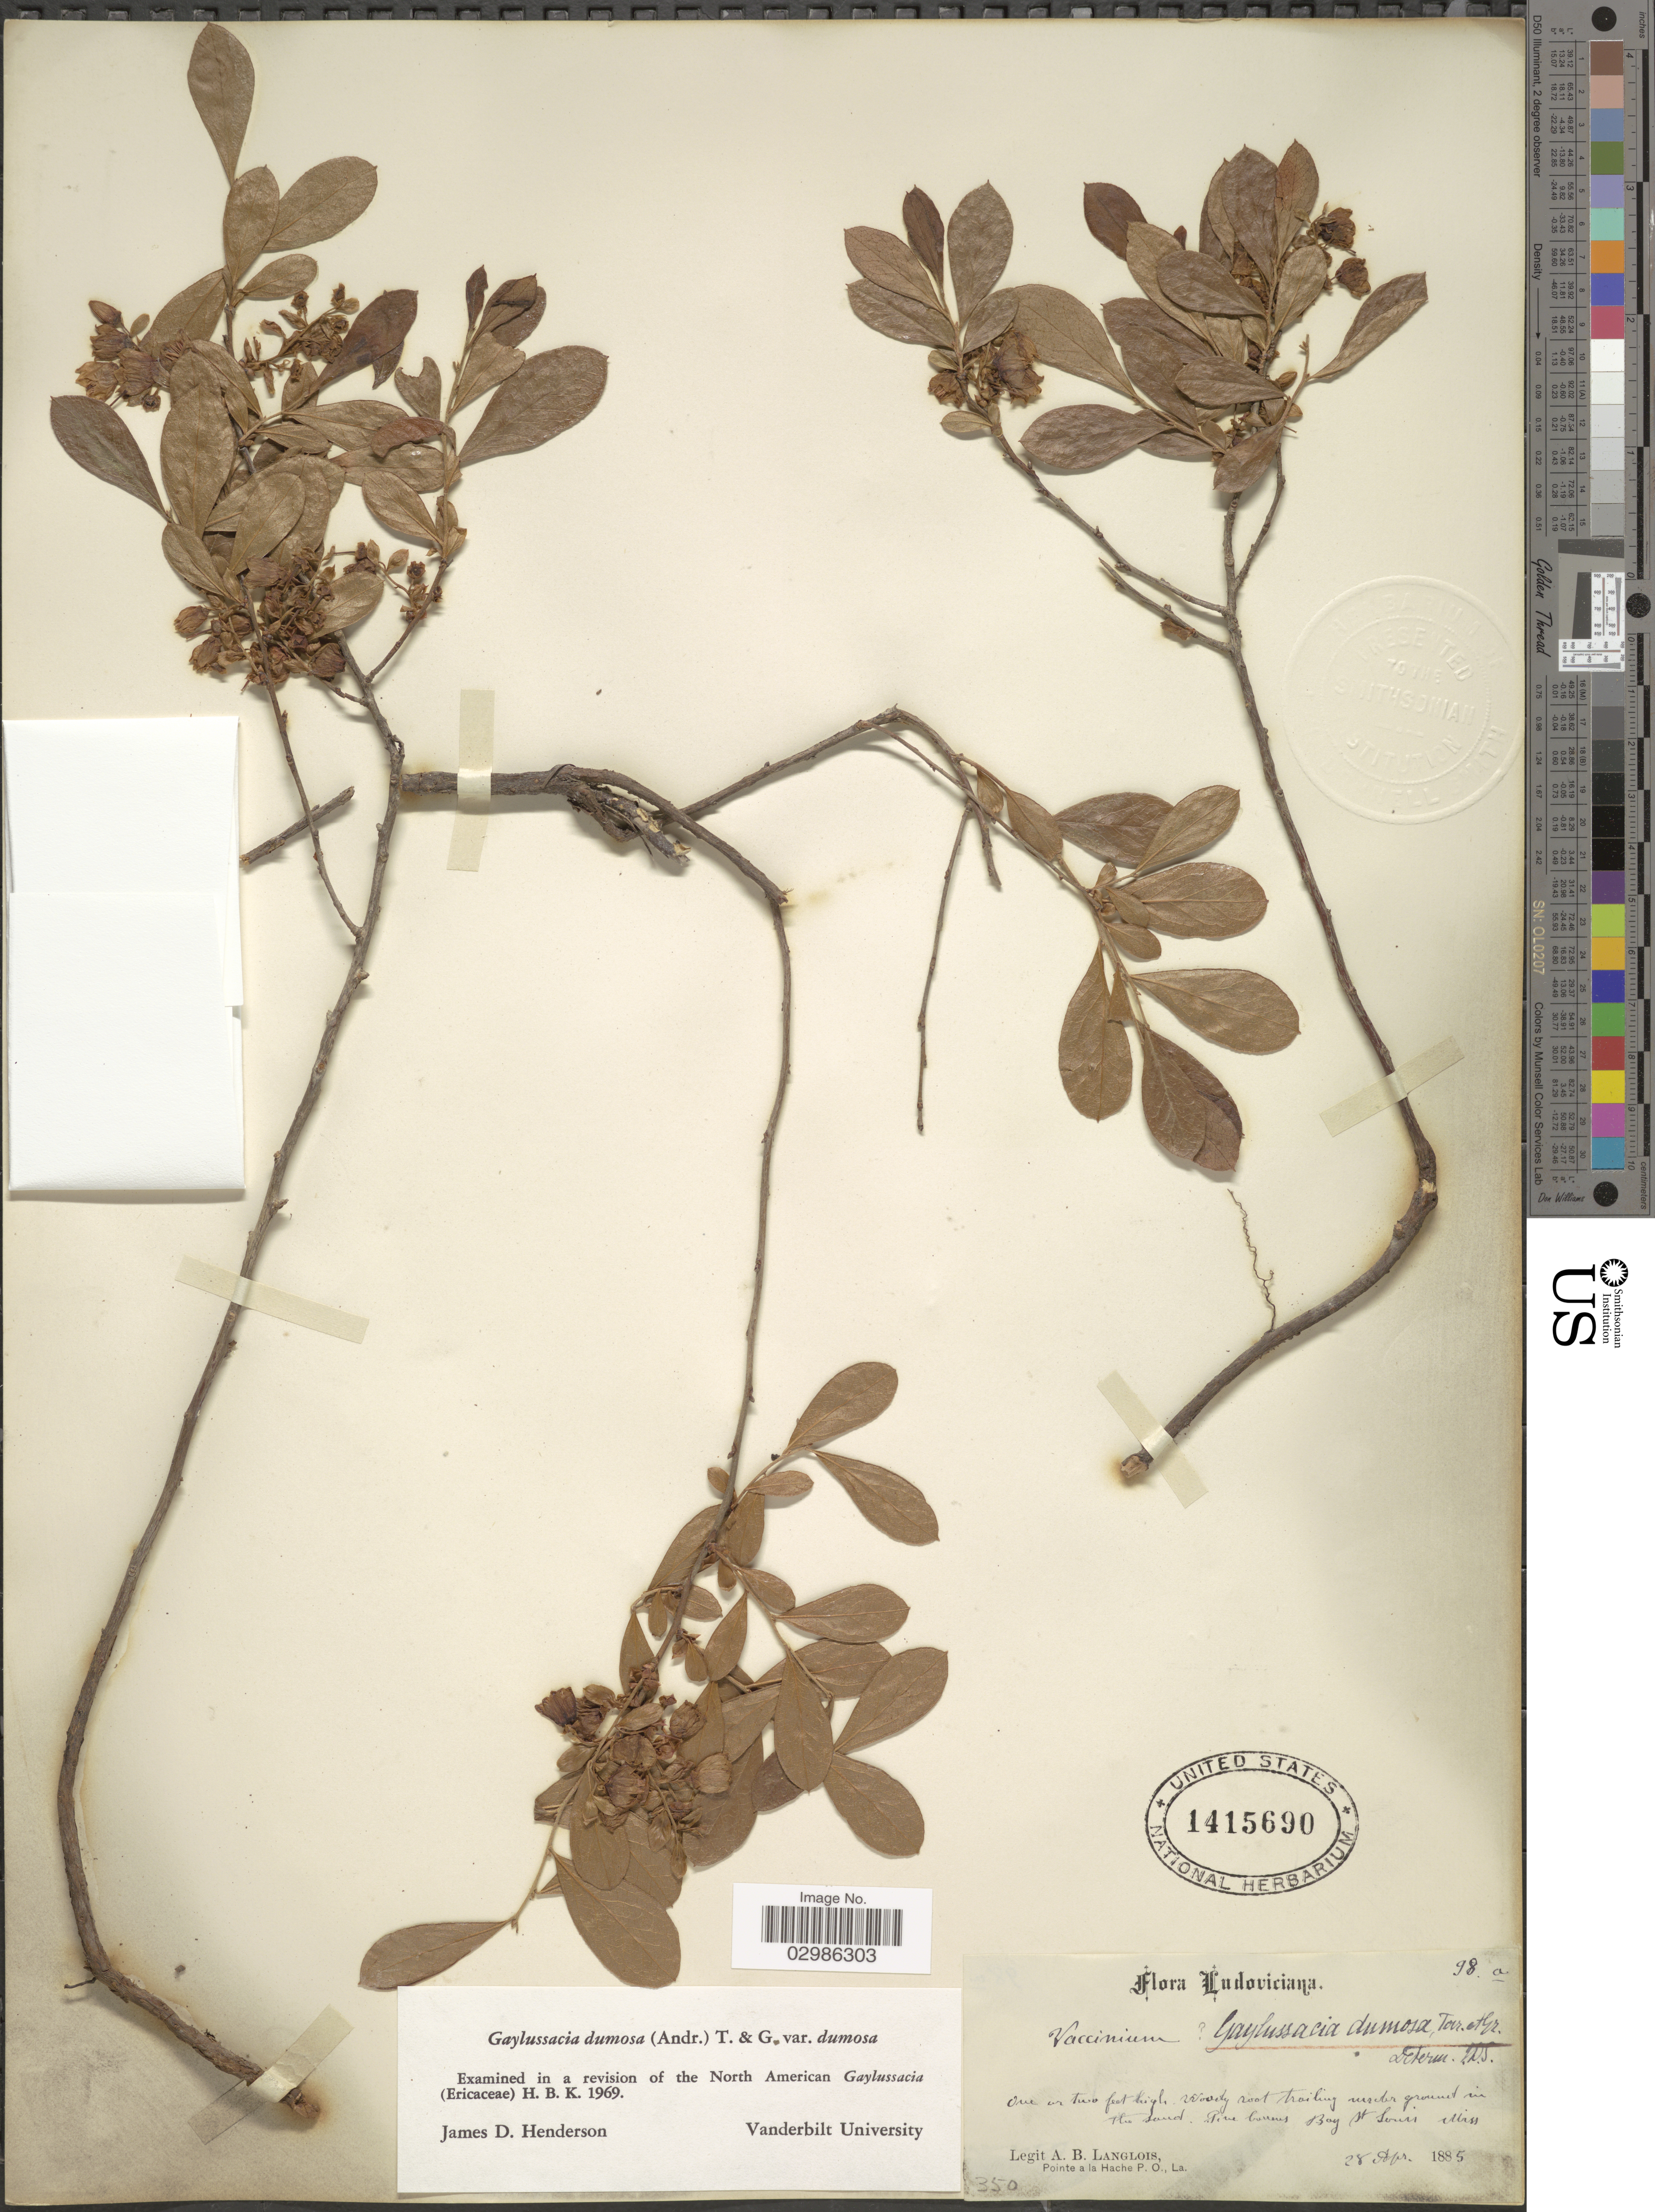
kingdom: Plantae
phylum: Tracheophyta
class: Magnoliopsida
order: Ericales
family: Ericaceae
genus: Gaylussacia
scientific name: Gaylussacia dumosa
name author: (Andrews) Torr. & A. Gray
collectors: A. Langlois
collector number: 98a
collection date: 1885-04-28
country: United States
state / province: Mississippi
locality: Pine barrens Bay St. Louis.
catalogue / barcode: US 1415690